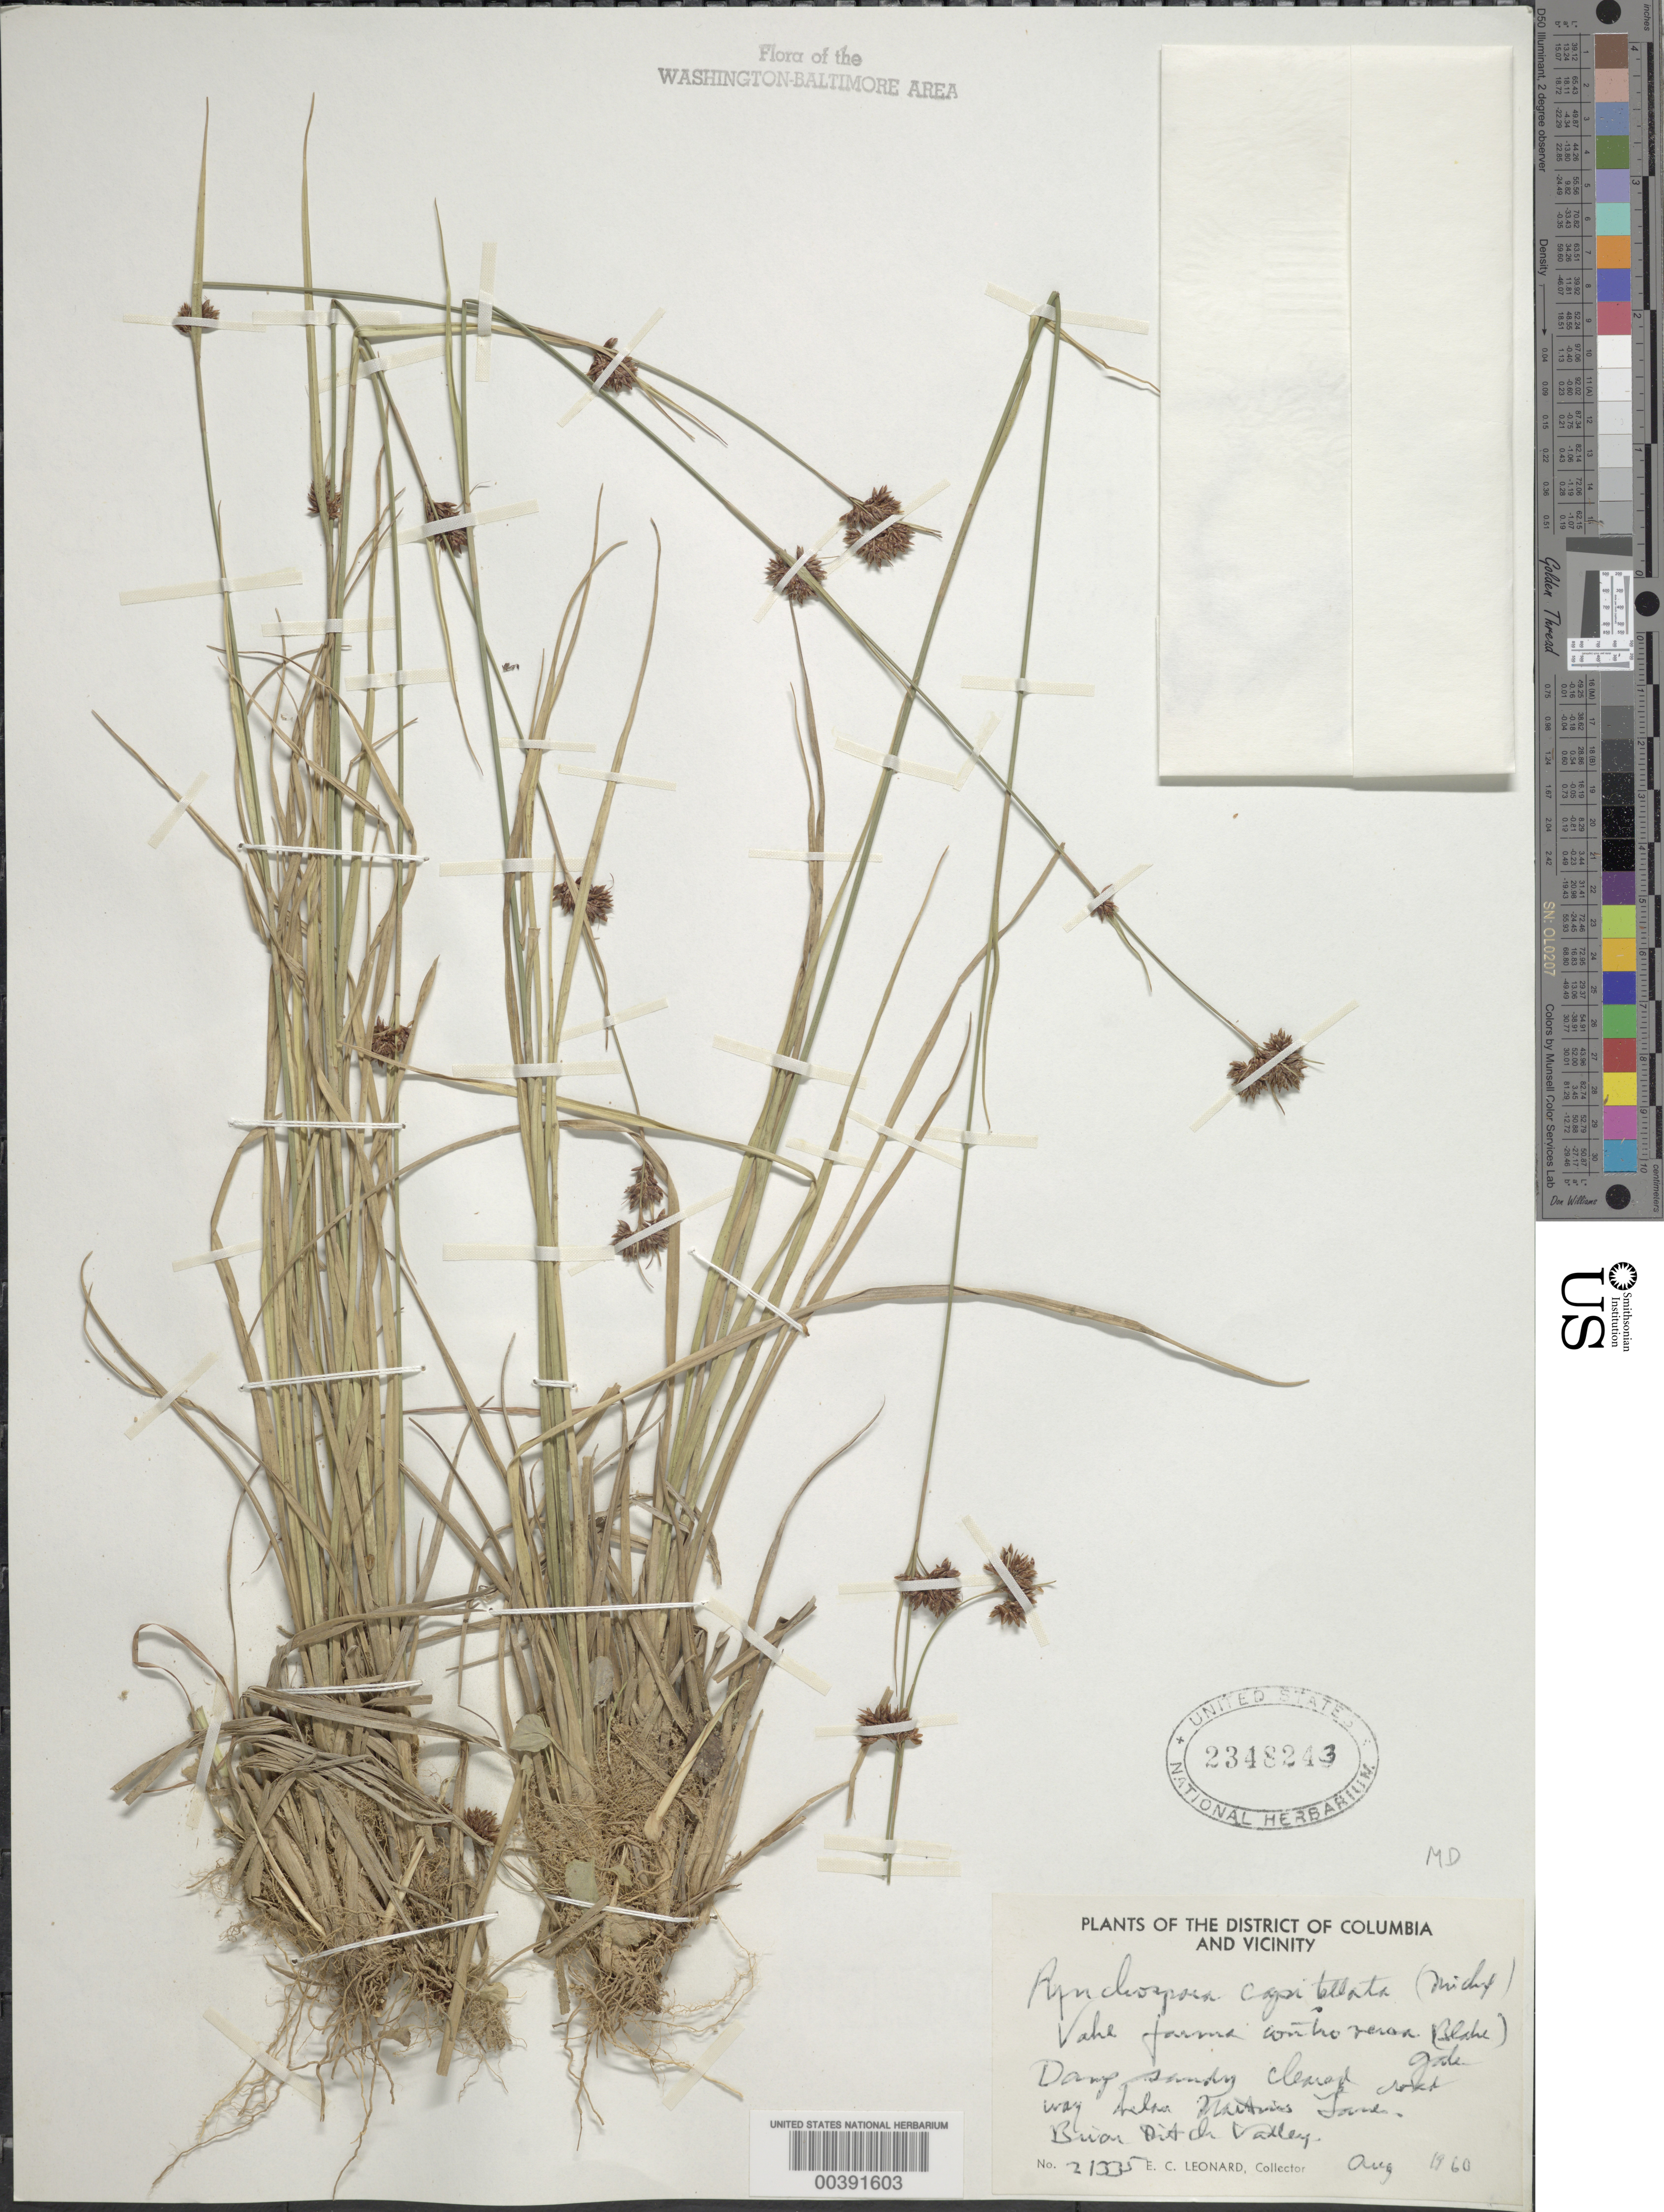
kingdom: Plantae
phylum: Tracheophyta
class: Liliopsida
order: Poales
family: Cyperaceae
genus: Rhynchospora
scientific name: Rhynchospora capitellata f. controversa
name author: (Michx.) Vahl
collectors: E. C. Leonard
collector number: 21335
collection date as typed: Aug 1960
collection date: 1960-08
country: United States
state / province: Maryland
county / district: Prince George's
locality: Below Martins Lane, Briar Ditch Valley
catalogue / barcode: US 2348243